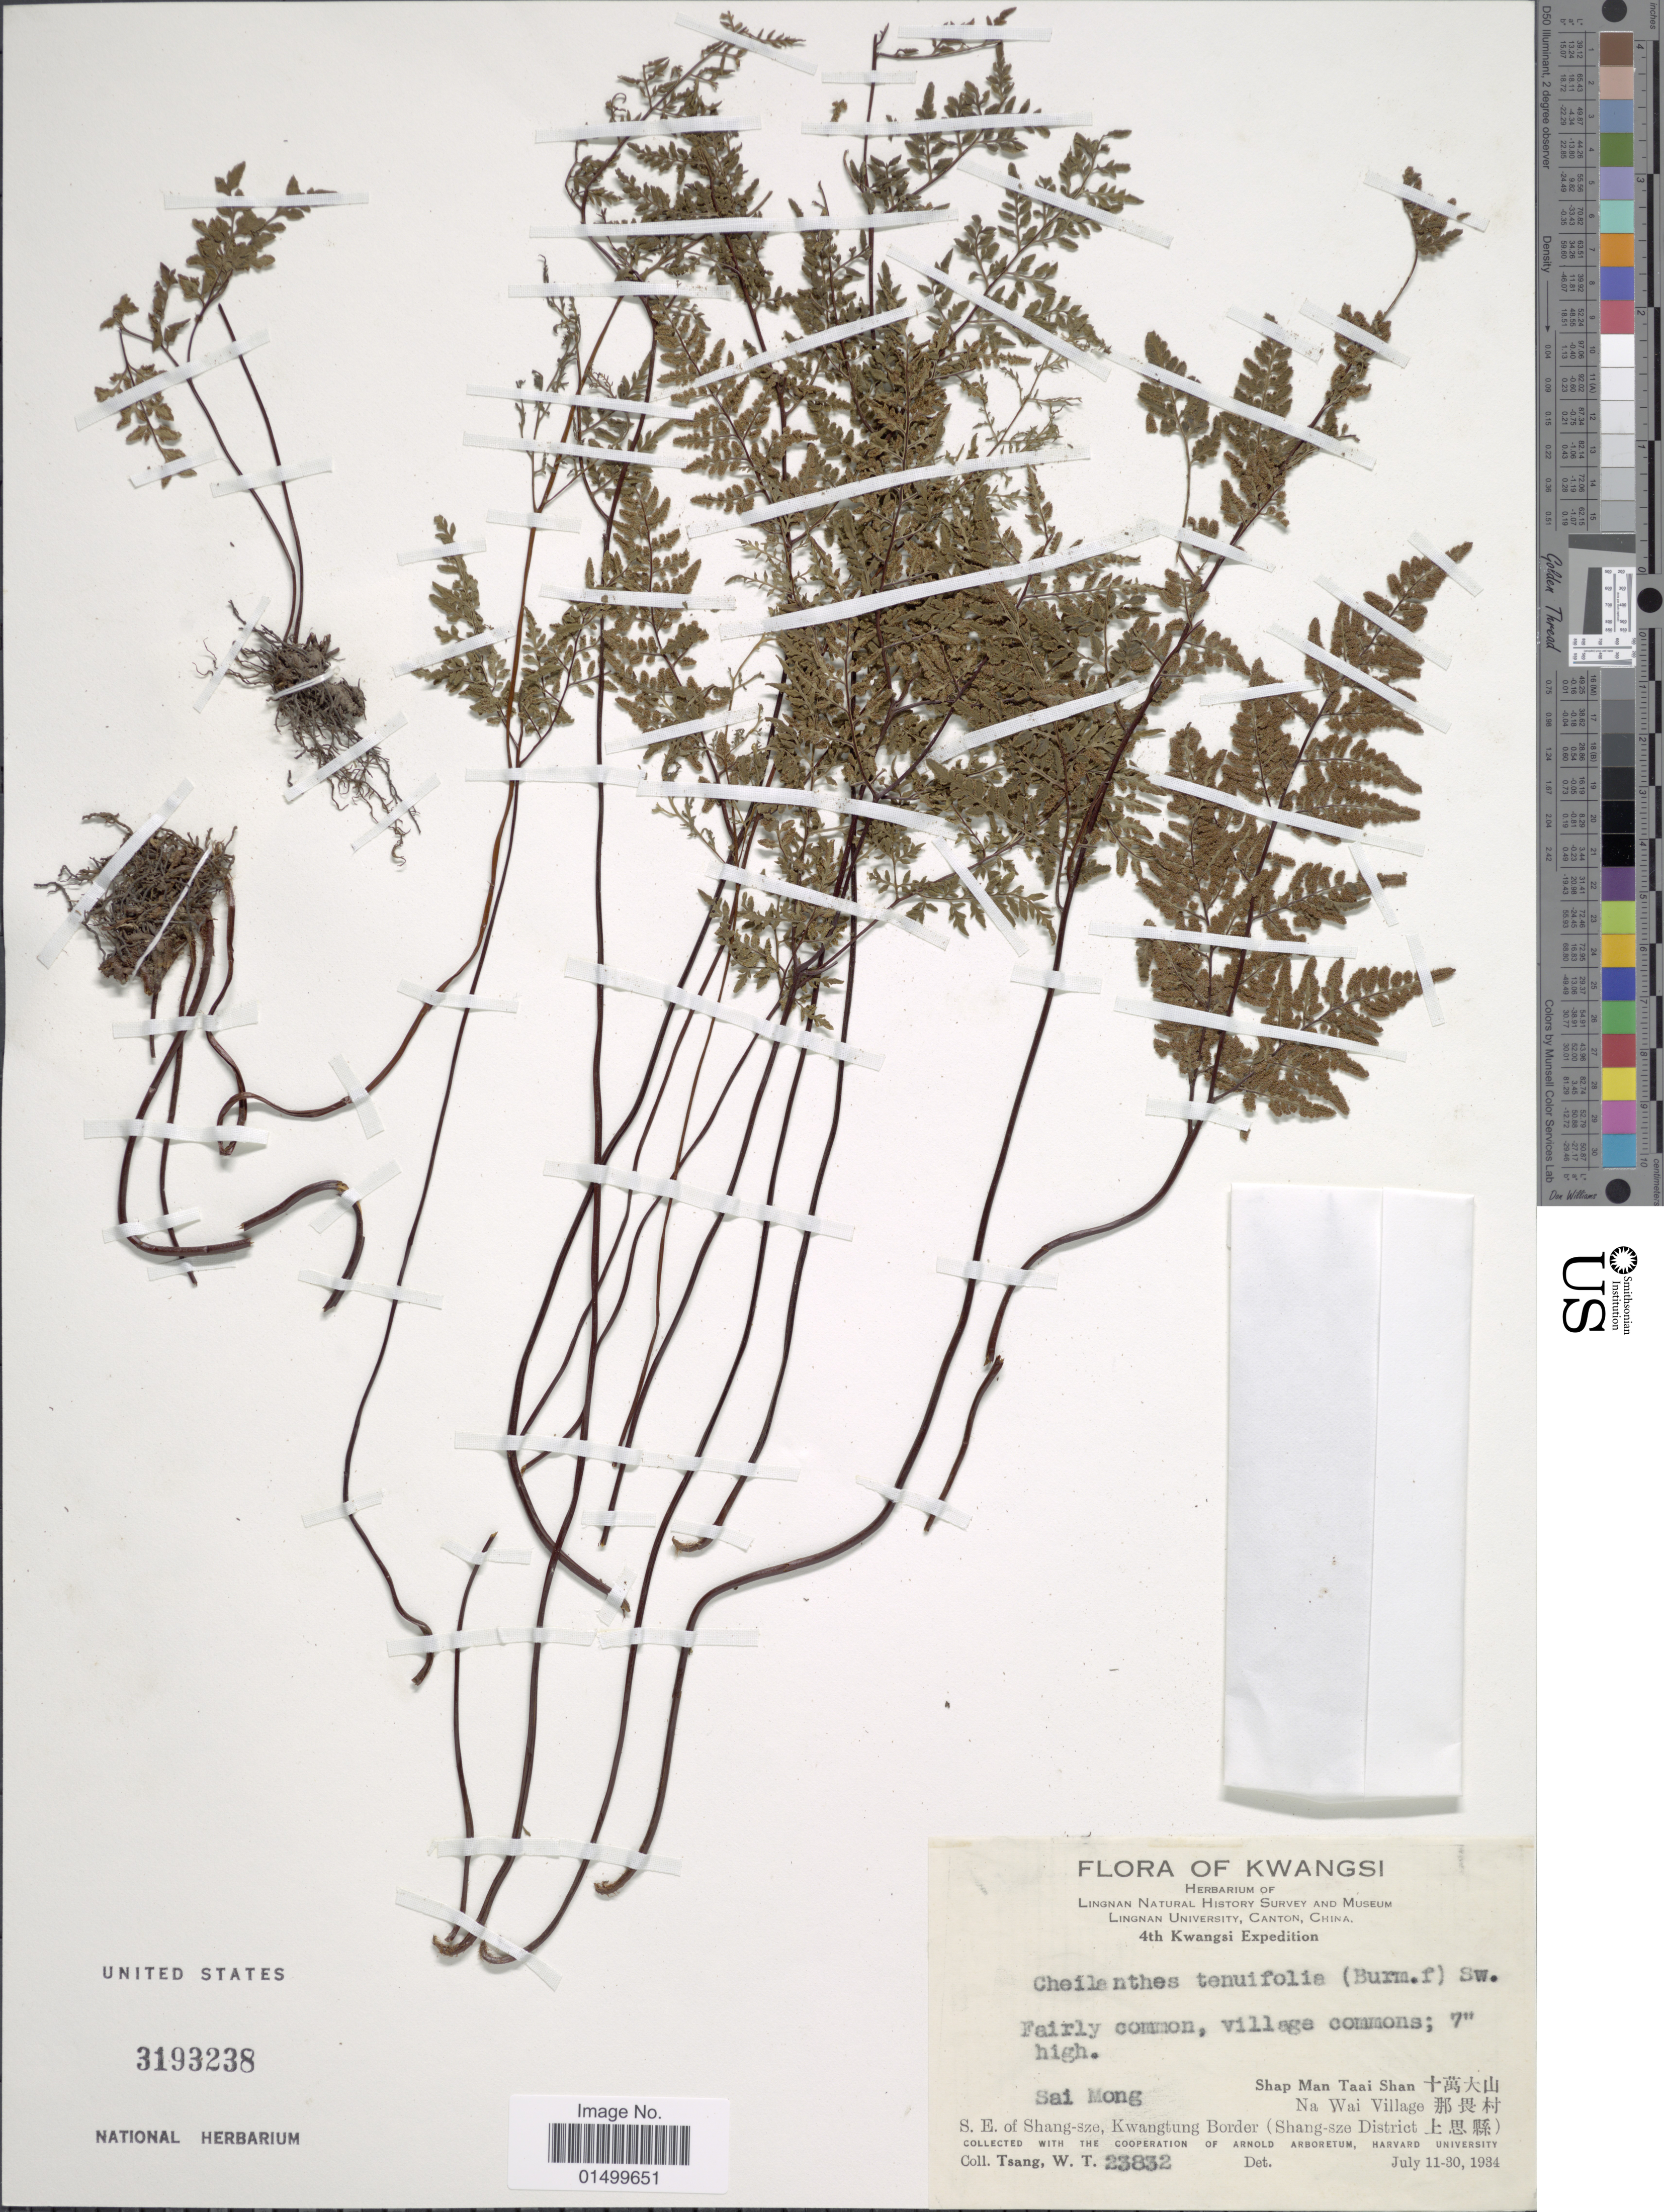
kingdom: Plantae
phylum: Tracheophyta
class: Polypodiopsida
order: Polypodiales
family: Pteridaceae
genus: Cheilanthes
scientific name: Cheilanthes tenuifolia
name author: (Burm. f.) Sw.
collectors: W. T. Tsang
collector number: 23832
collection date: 1934-07-11/1934-07-30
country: China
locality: Kwangsi, Sai Mong, Shap Man Taai Shan, Na Wai Village, S.E. of Shang-sze, Kwangtung Border (Shang-sze-District)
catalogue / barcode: US 3193238